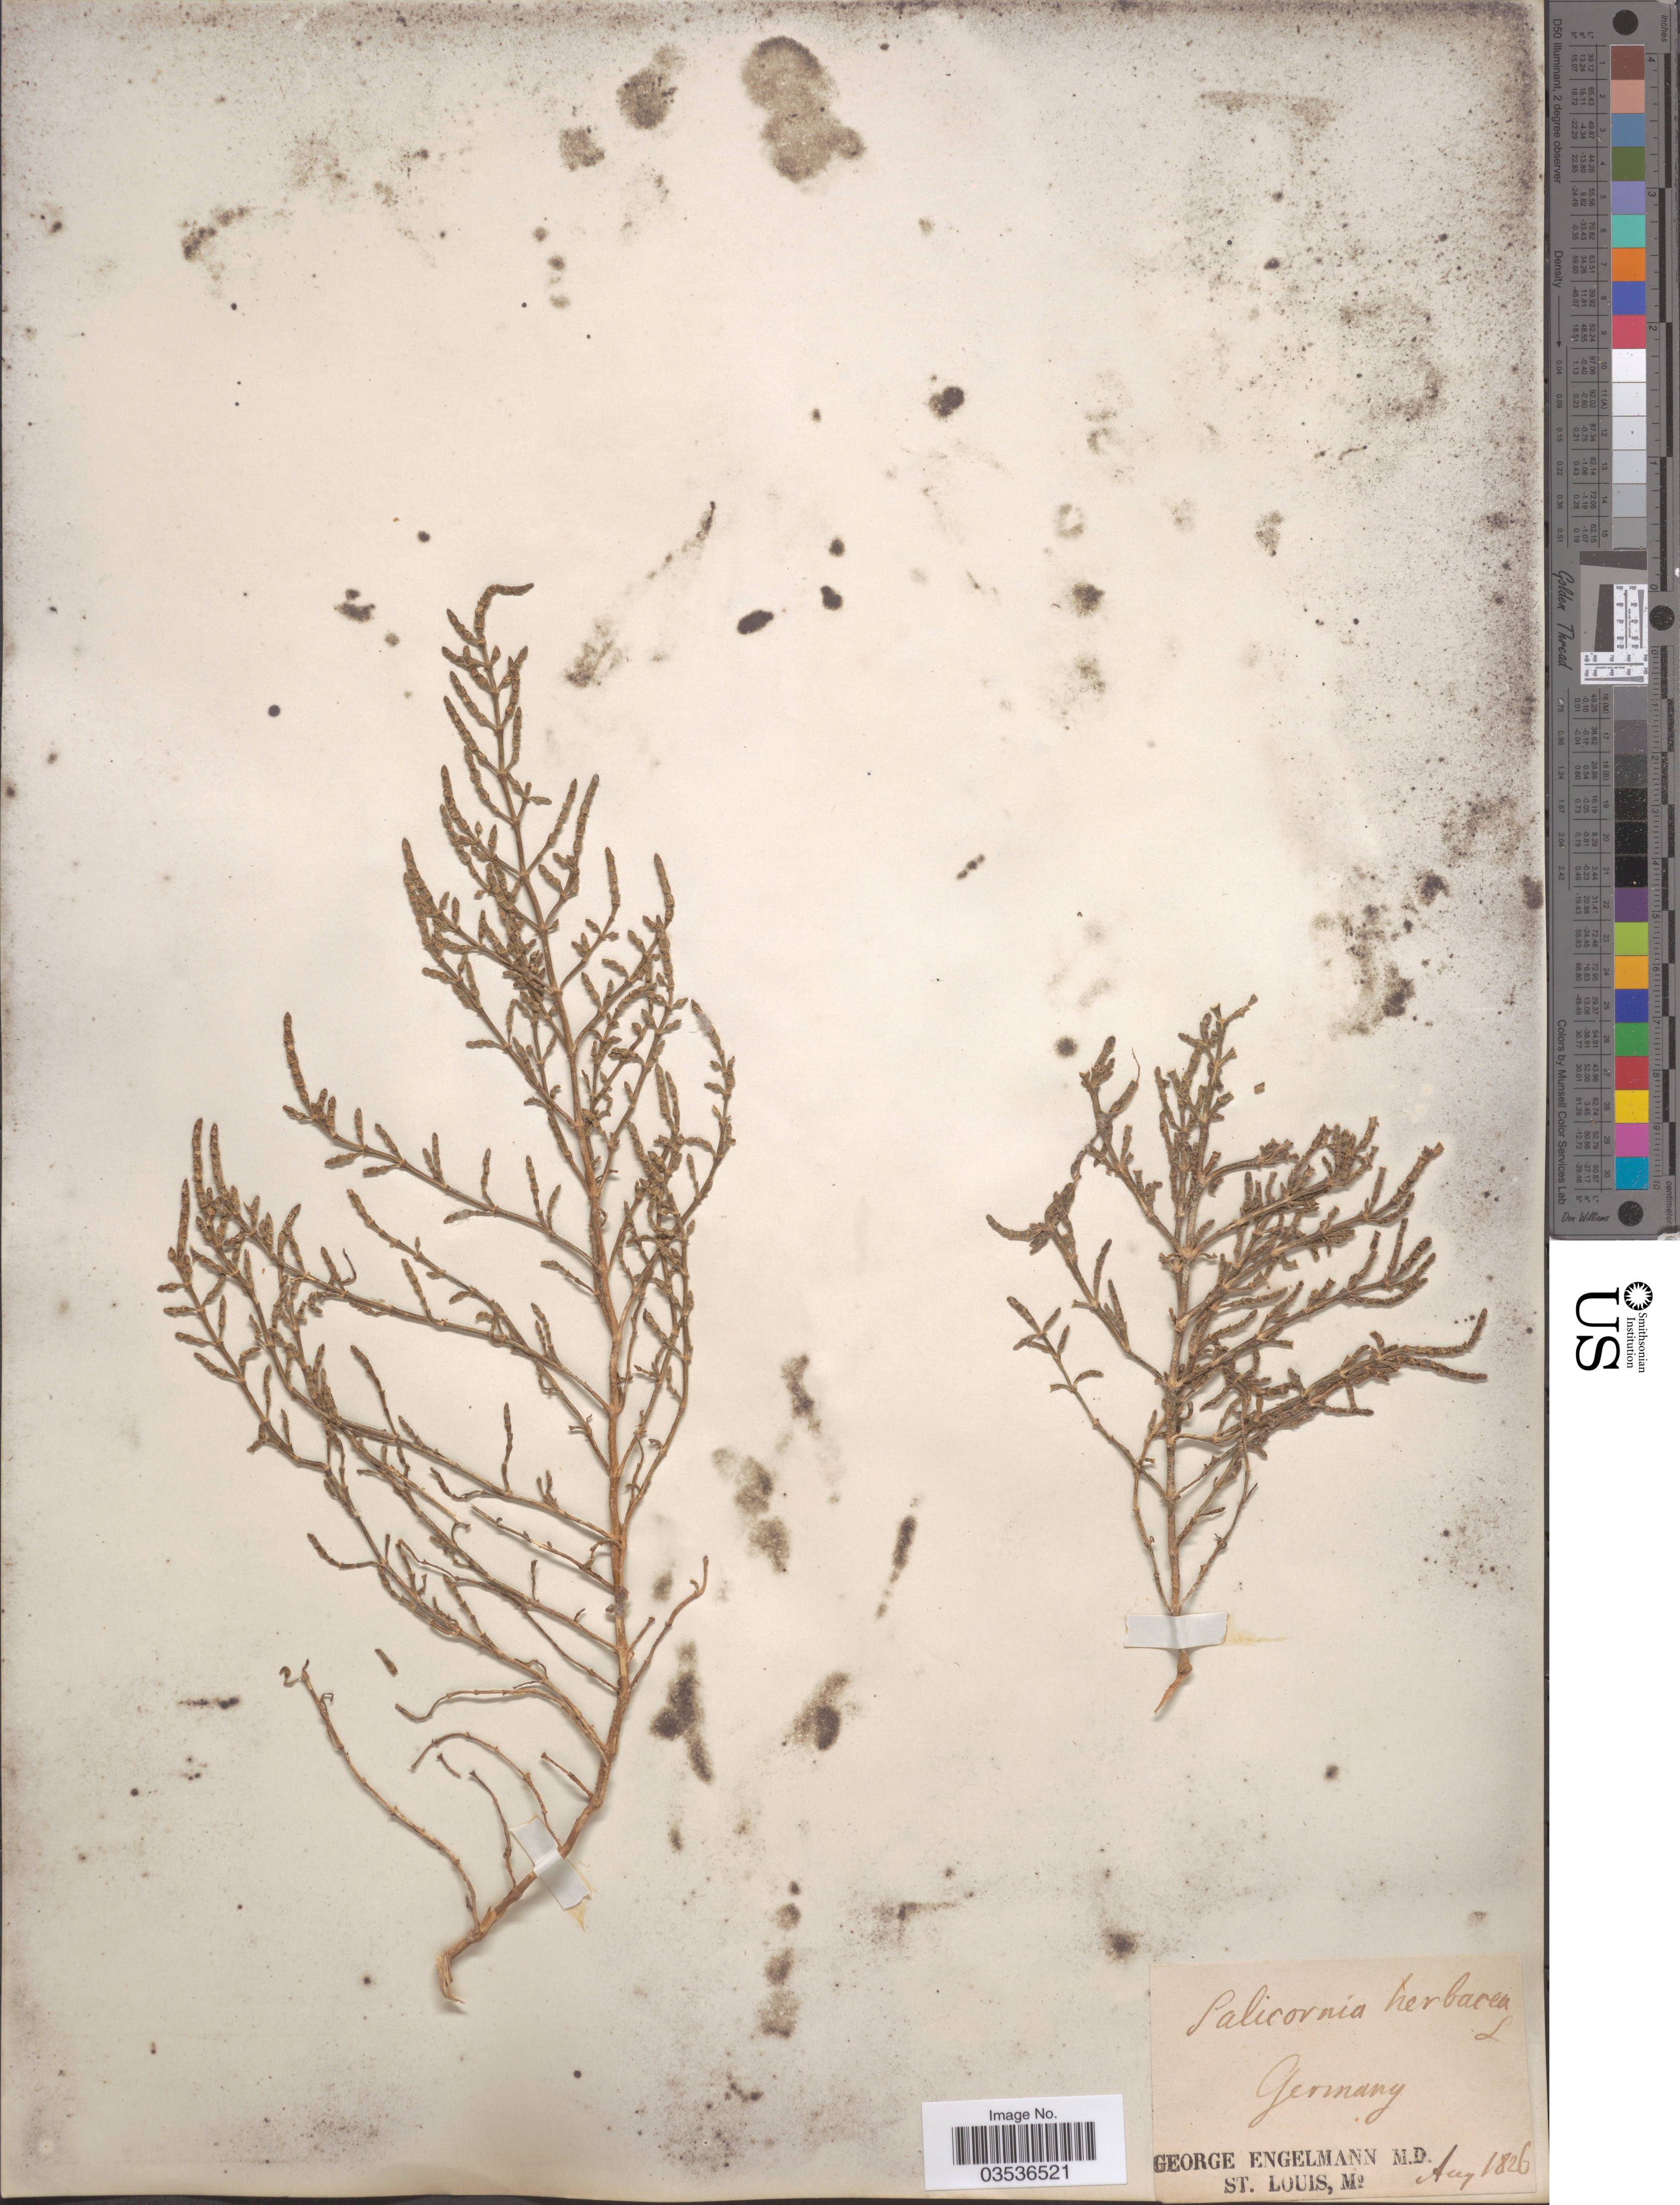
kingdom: Plantae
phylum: Tracheophyta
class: Magnoliopsida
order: Caryophyllales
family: Amaranthaceae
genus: Salicornia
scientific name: Salicornia herbacea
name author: L.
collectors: G. Engelmann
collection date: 1826-08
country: Germany